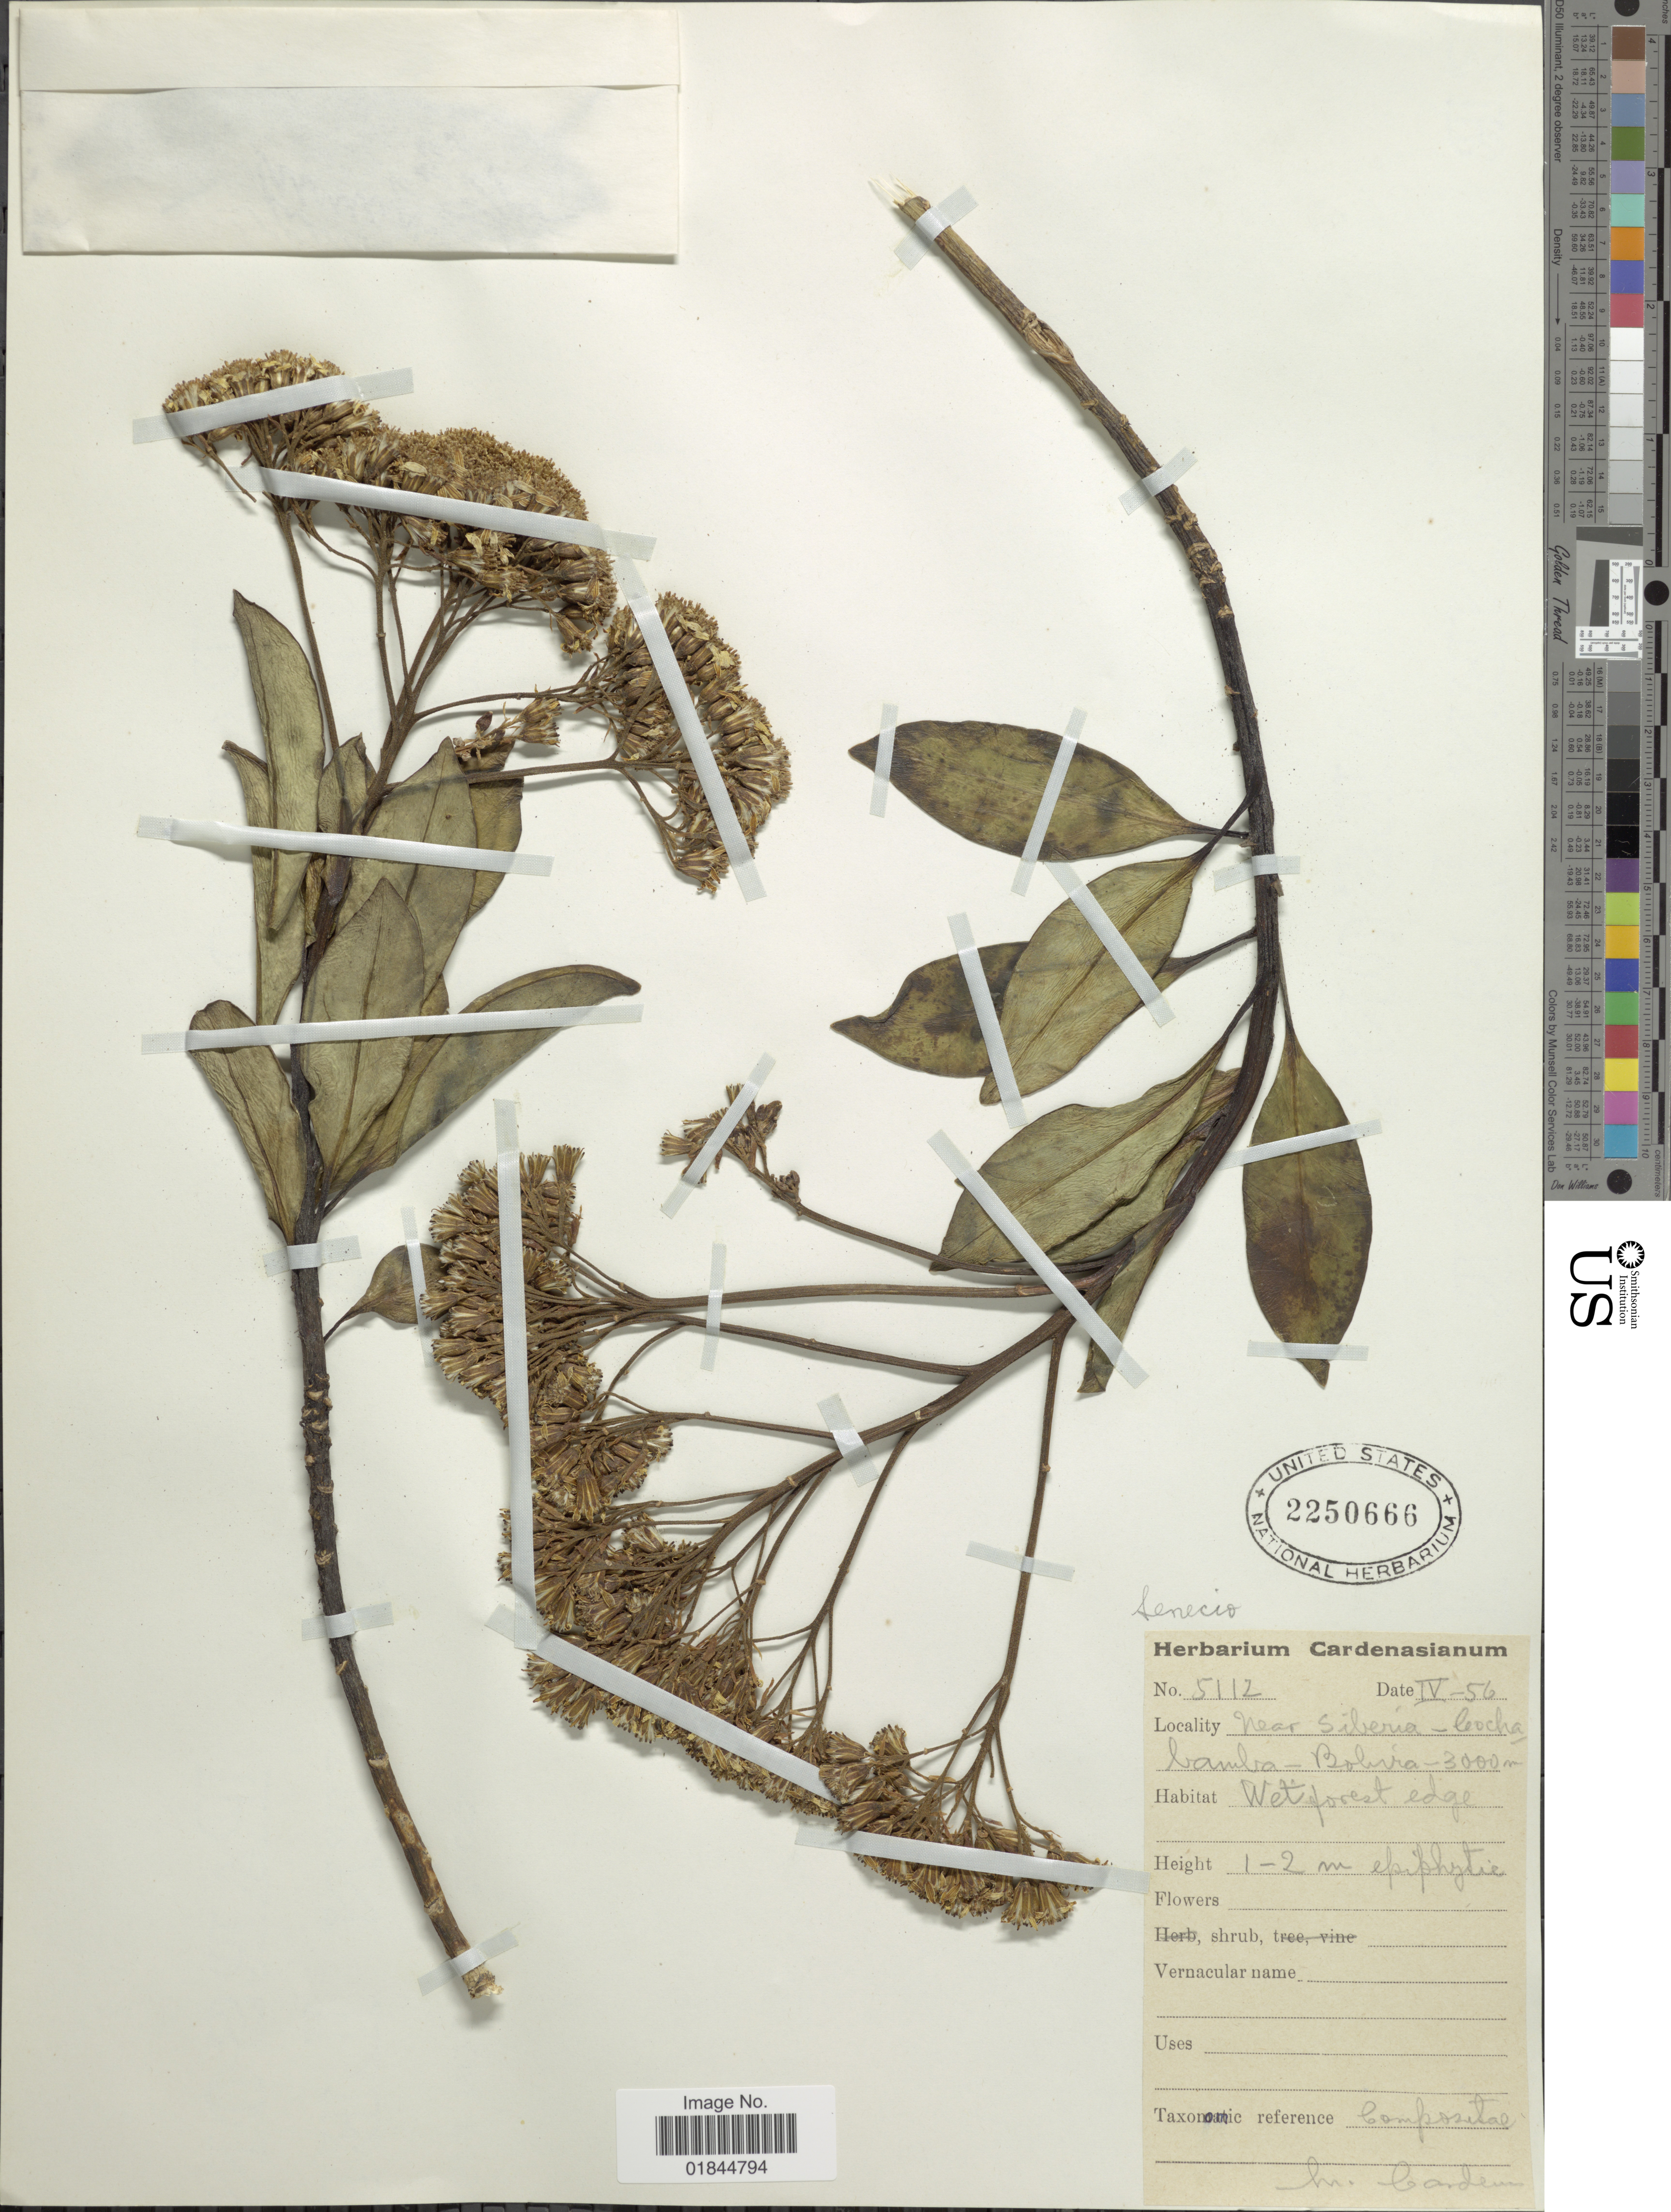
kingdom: Plantae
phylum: Tracheophyta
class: Magnoliopsida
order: Asterales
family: Asteraceae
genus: Pentacalia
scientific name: Pentacalia epiphytica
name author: (Kuntze) Cuatrec.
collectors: A. Ortiz, E. Loachamin, J. Gonzales & E. Gonzales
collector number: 412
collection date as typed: Transcribed d/m/y: 2/2/95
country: Ecuador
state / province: Carchi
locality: Carchi Province. Parr. Maldonado. Tulcan to Chical Road, Paramo del Angel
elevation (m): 3236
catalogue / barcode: US 3391691